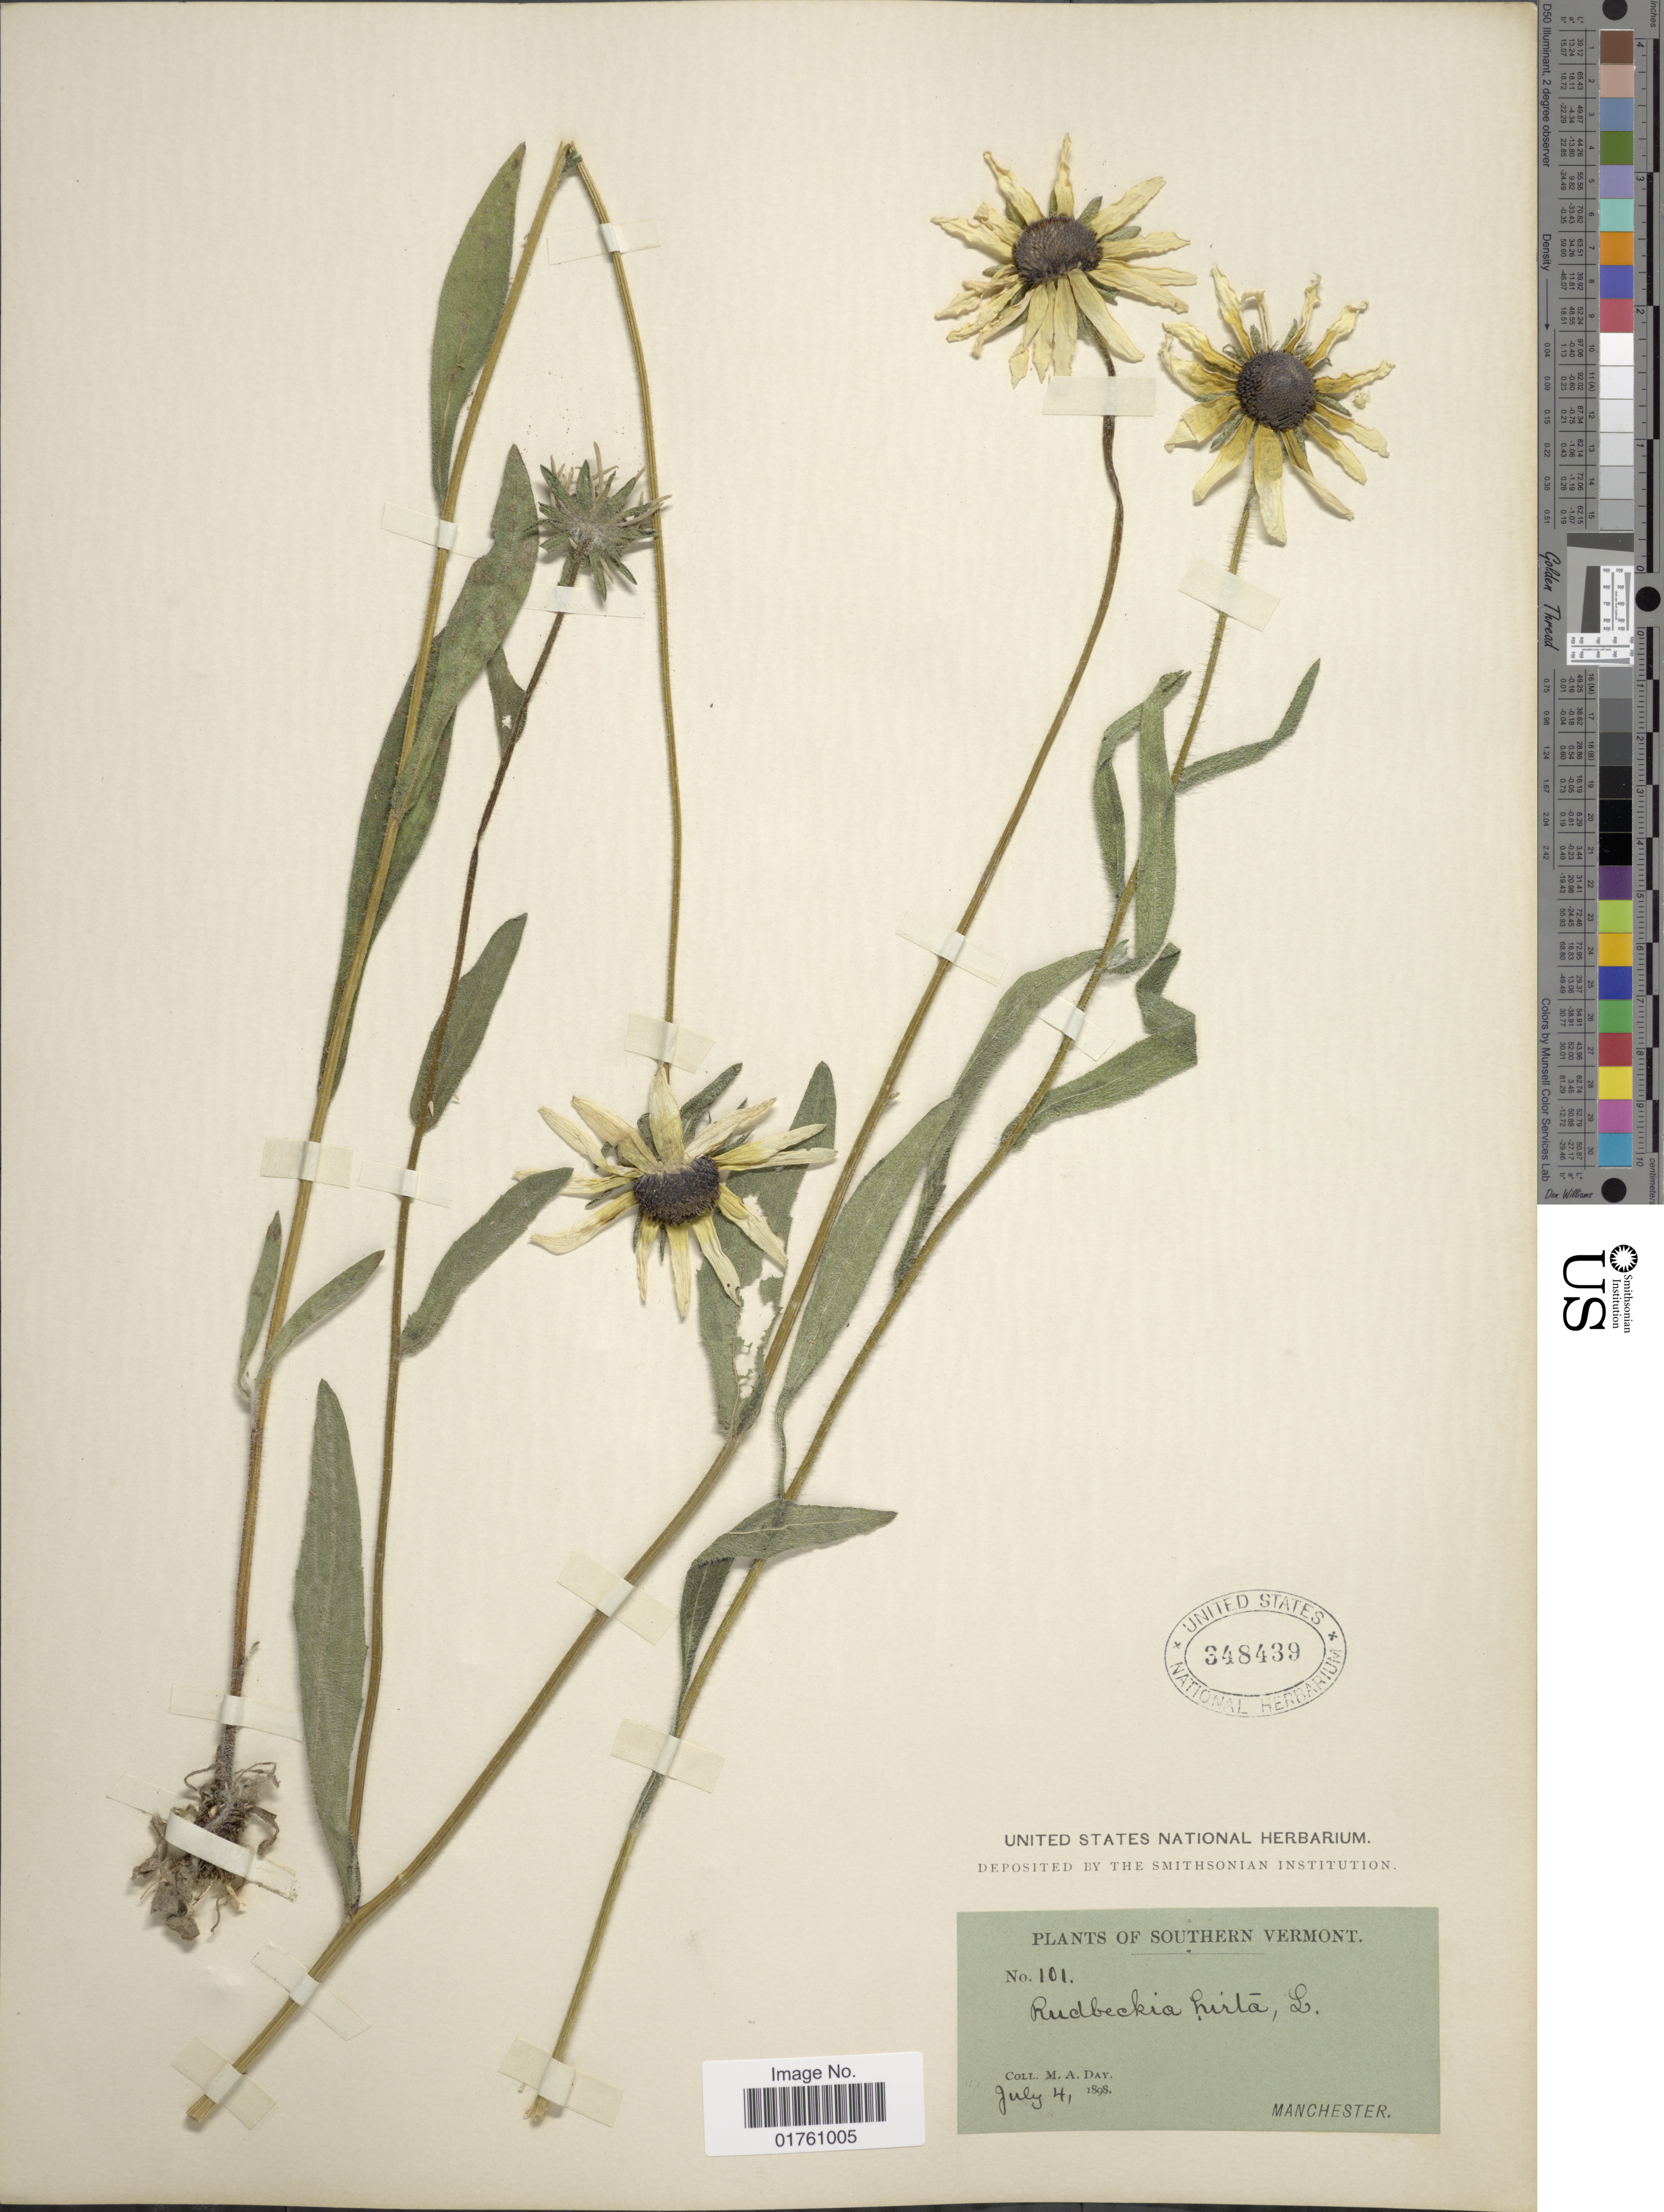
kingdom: Plantae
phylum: Tracheophyta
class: Magnoliopsida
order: Asterales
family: Asteraceae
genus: Rudbeckia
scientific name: Rudbeckia hirta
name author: L.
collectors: M. Day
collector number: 101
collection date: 1898-07-04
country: United States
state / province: Vermont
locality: Southern Vermont, Manchester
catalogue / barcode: US 348439